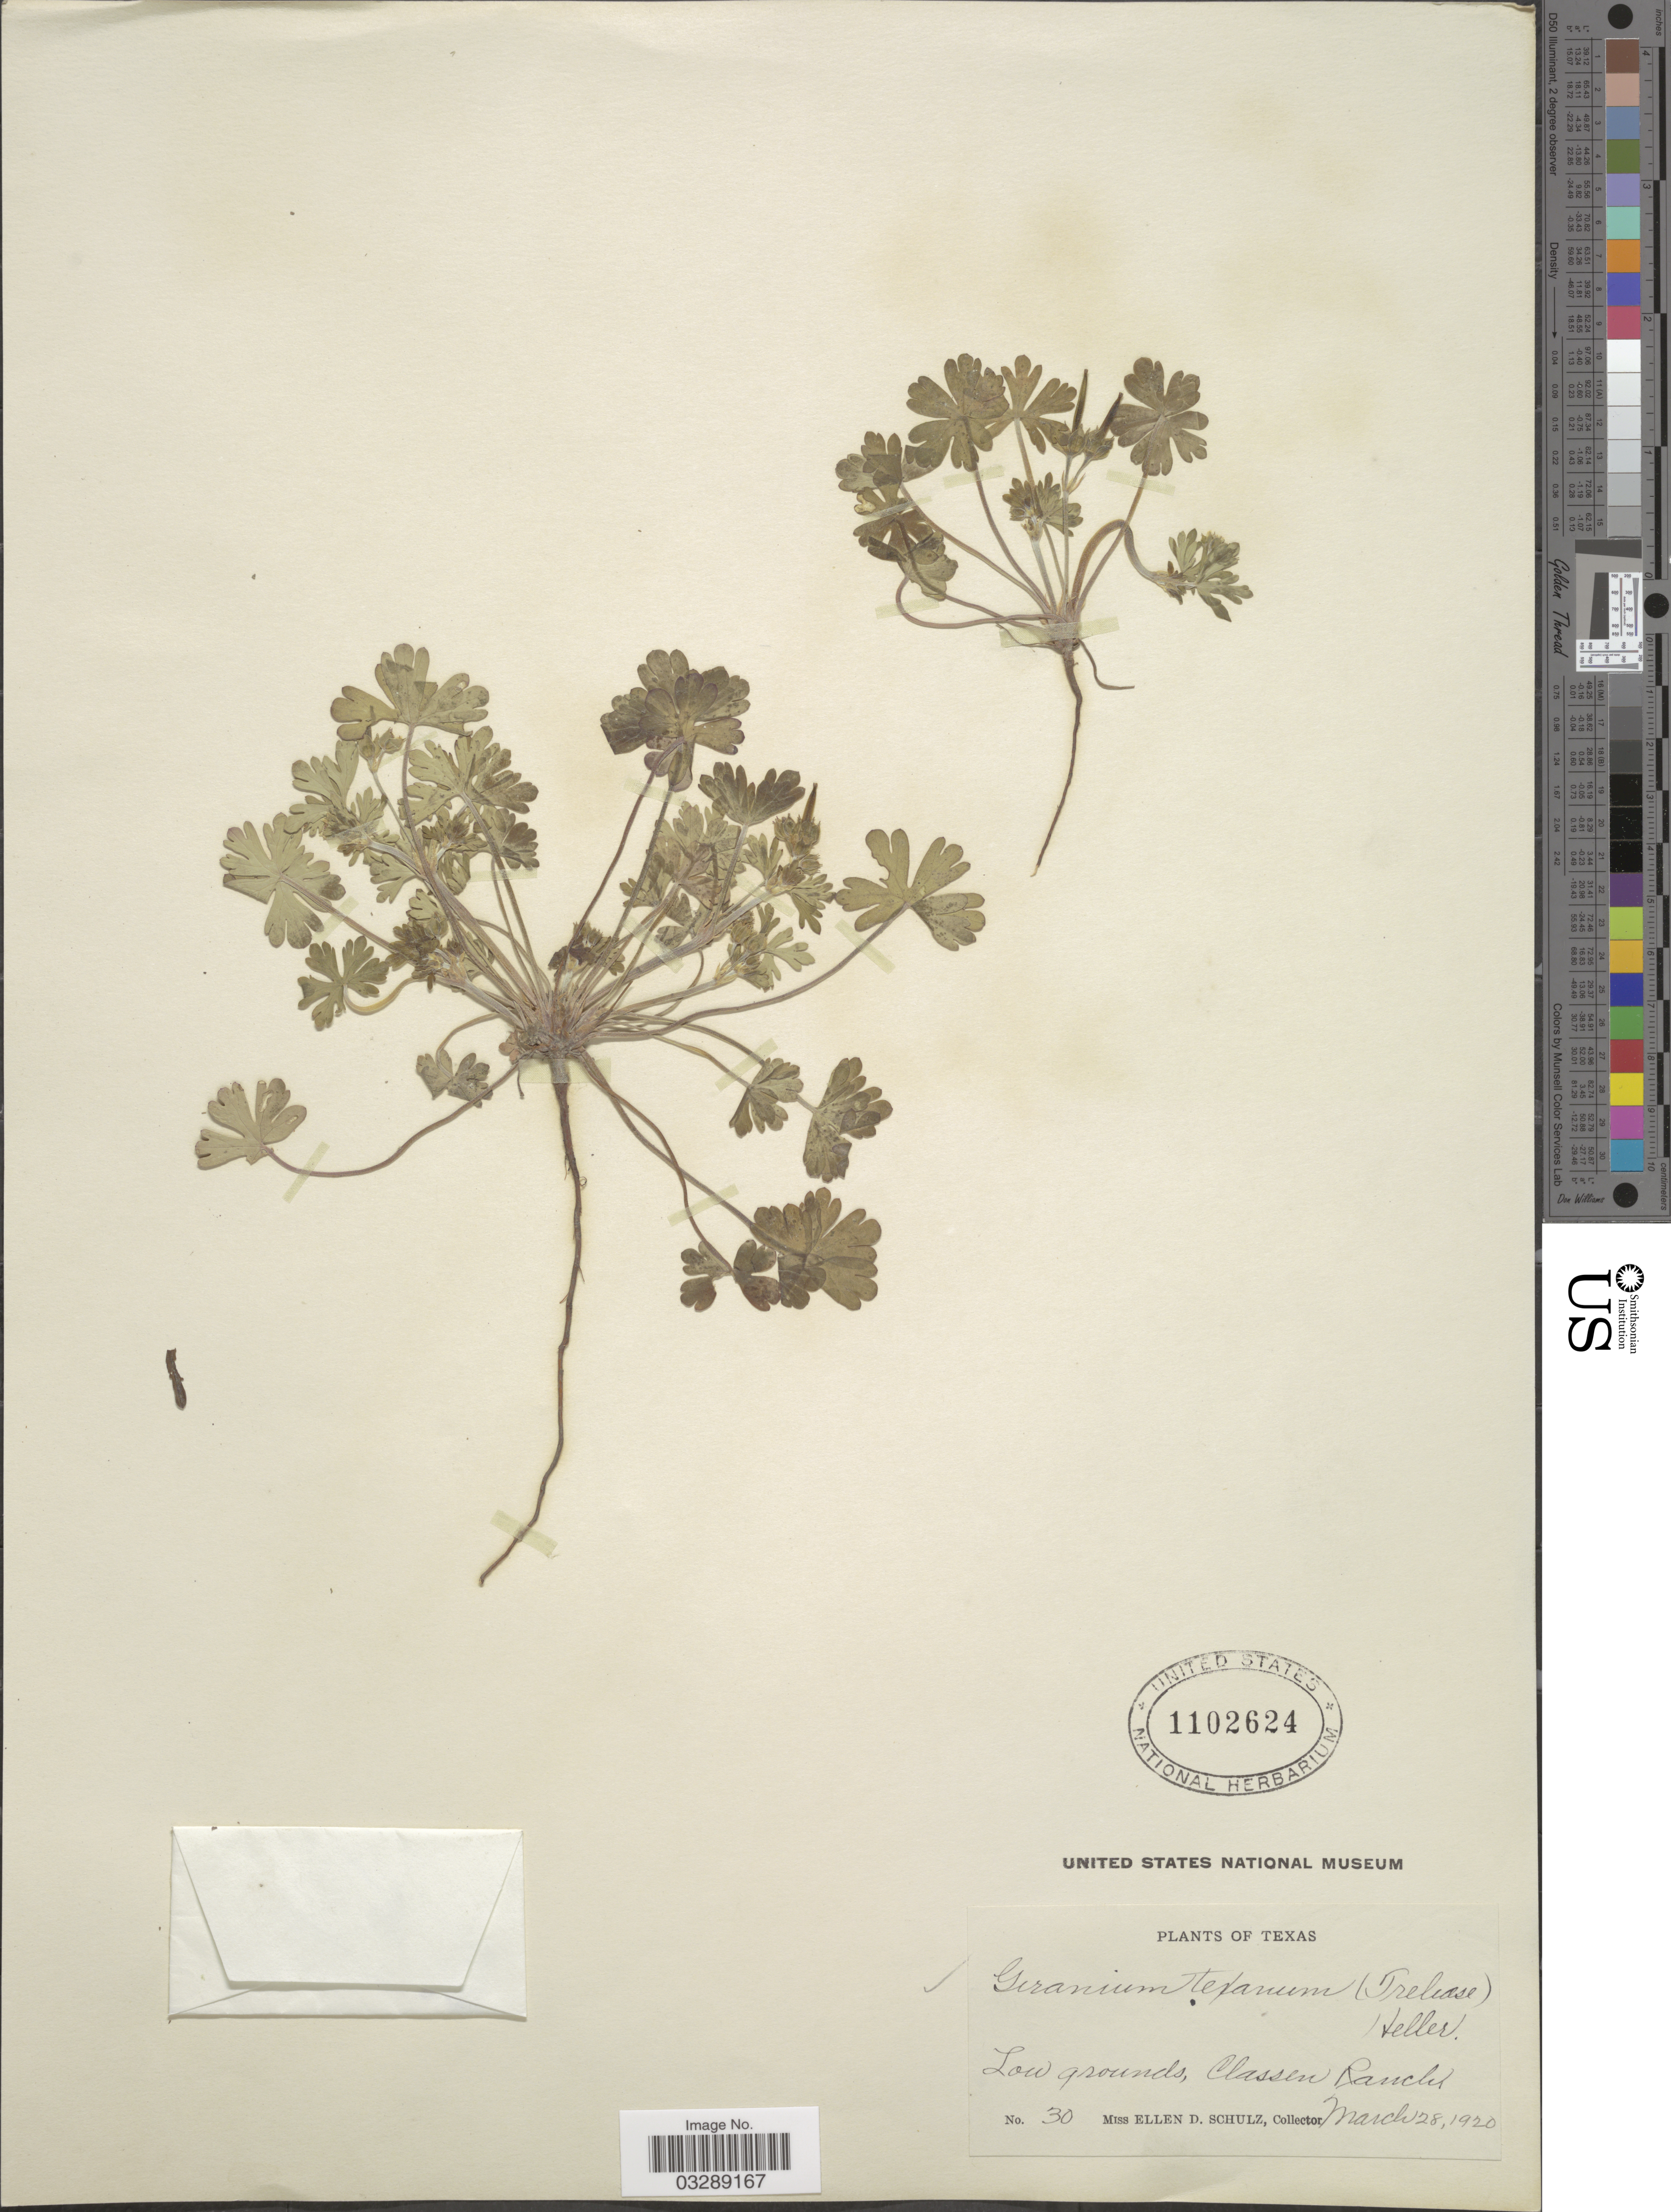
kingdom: Plantae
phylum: Tracheophyta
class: Magnoliopsida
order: Geraniales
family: Geraniaceae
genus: Geranium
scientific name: Geranium texanum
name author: (Trel.) A. Heller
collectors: E. D. Schulz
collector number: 30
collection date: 1920-03-28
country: United States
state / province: Texas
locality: Classen Ranch.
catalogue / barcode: US 1102624